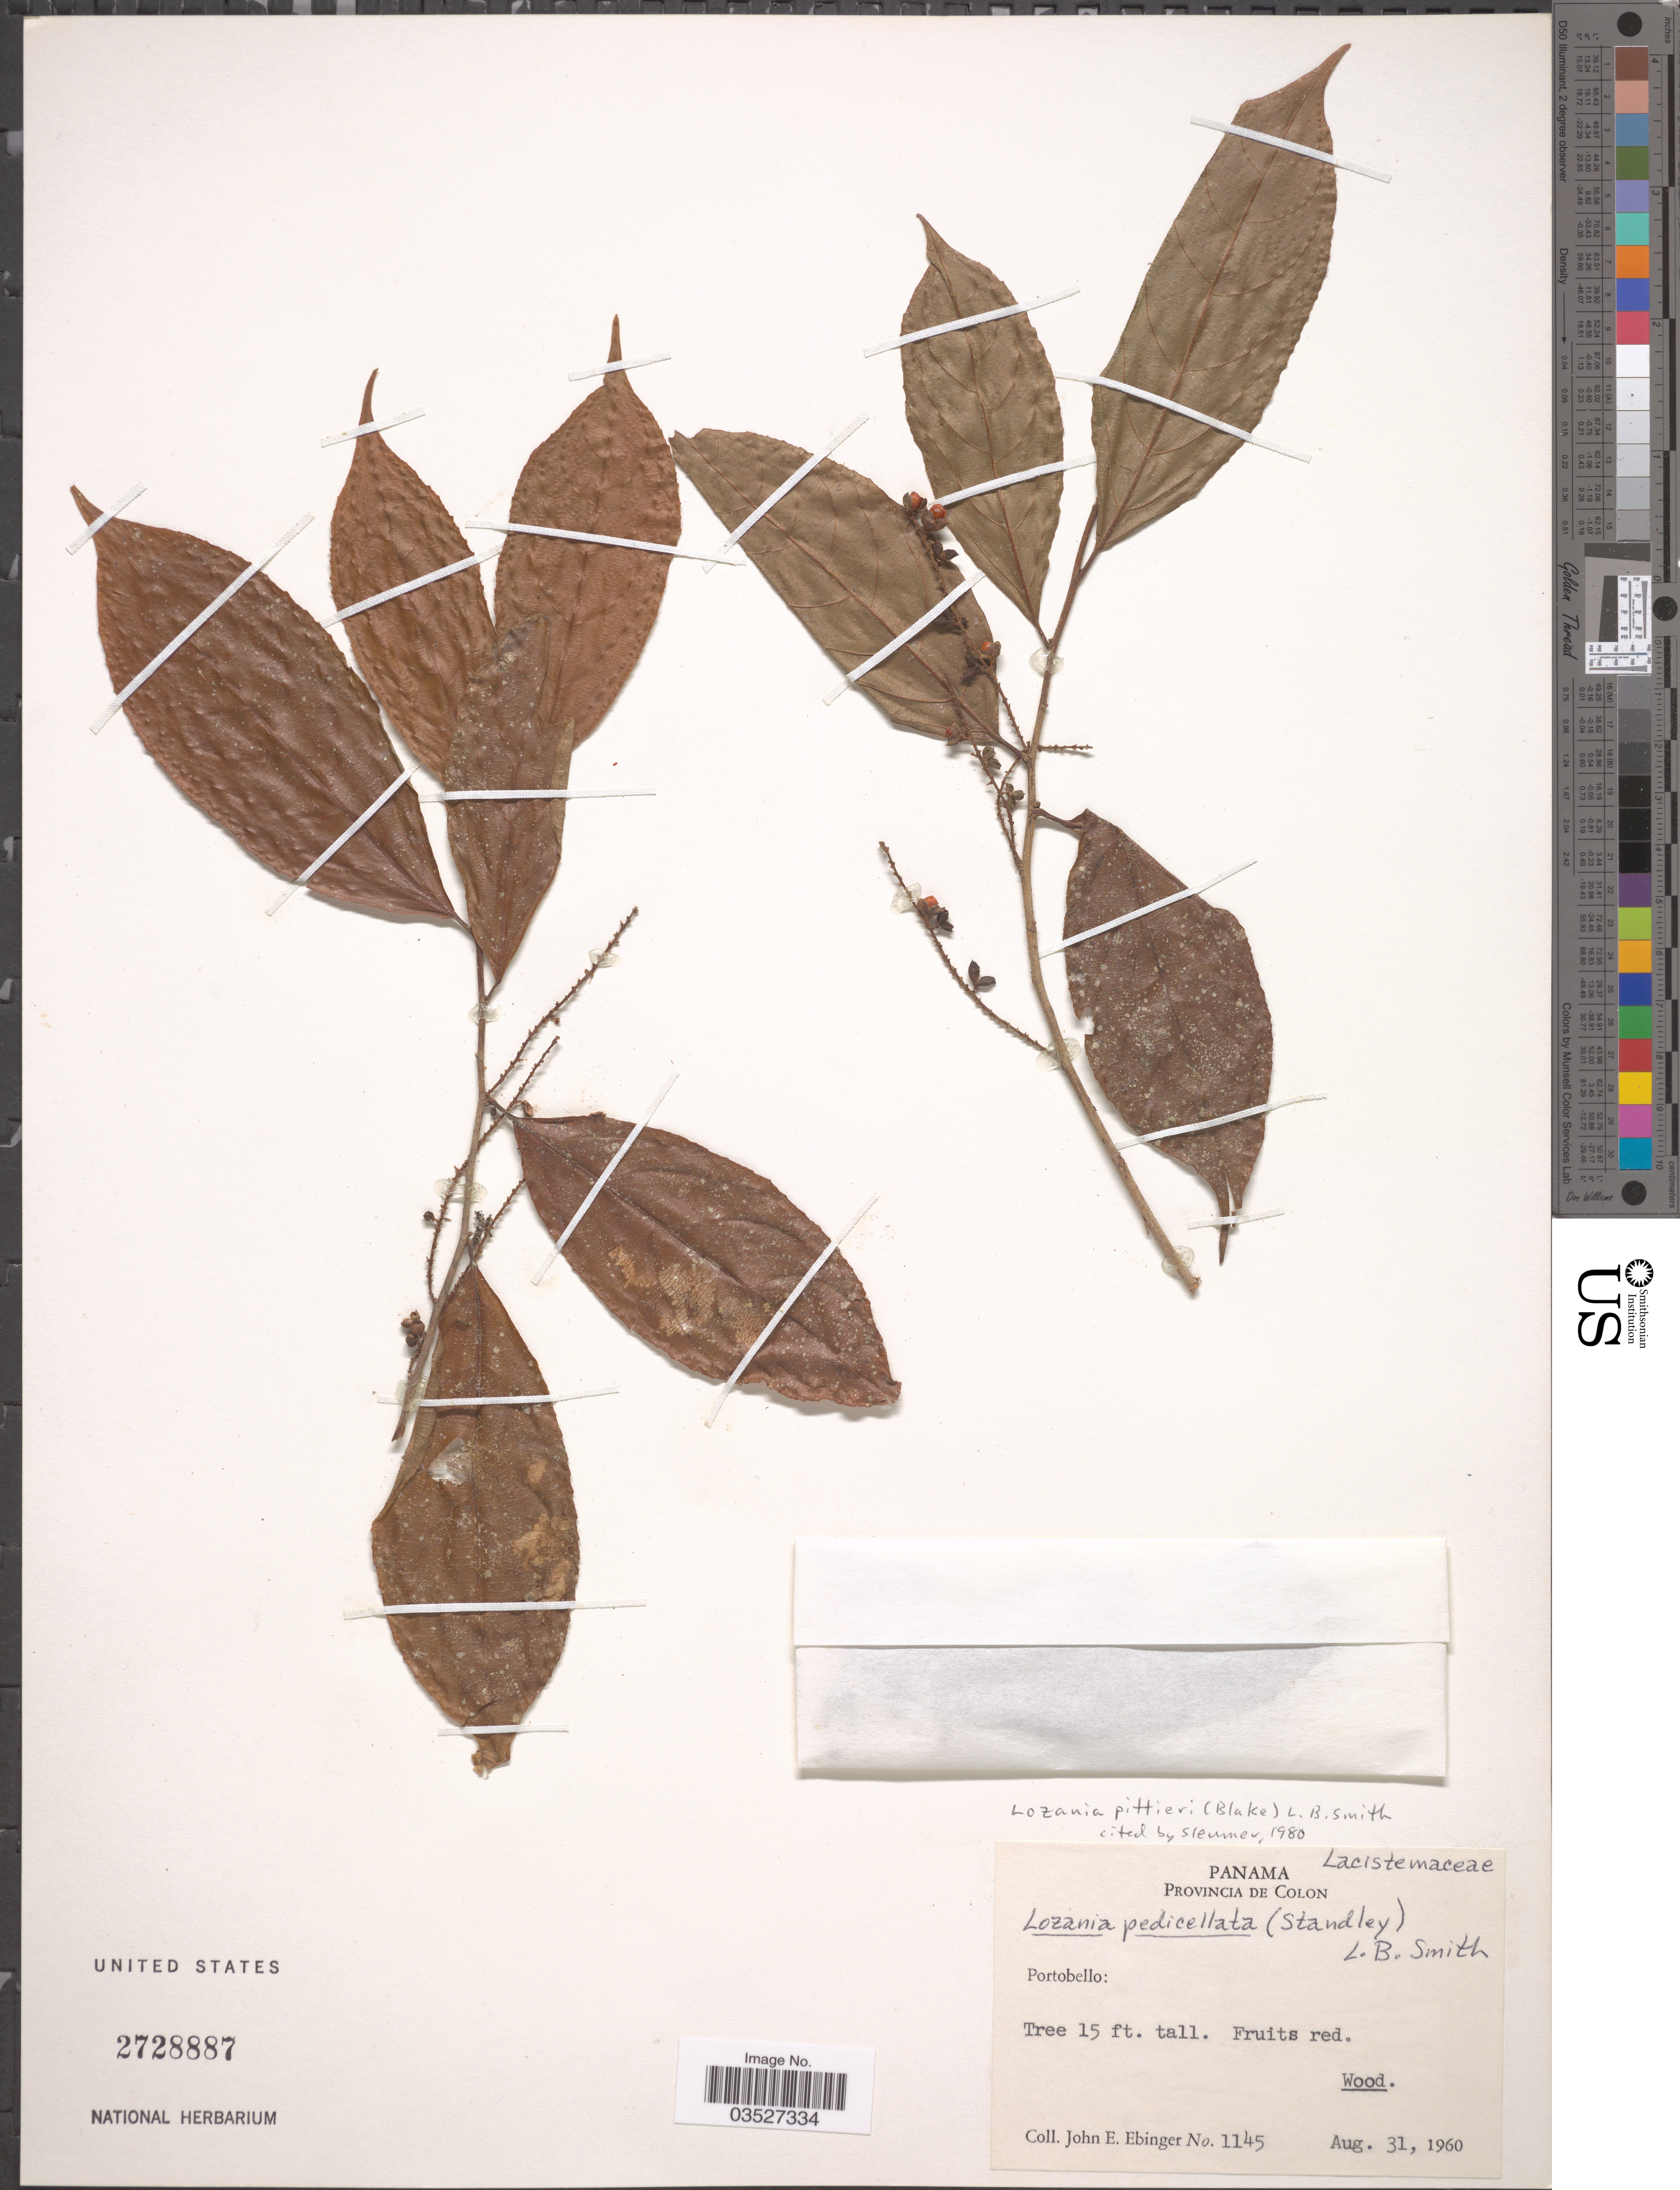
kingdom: Plantae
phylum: Tracheophyta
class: Magnoliopsida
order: Malpighiales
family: Lacistemataceae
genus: Lozania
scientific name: Lozania pittieri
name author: (Blake) L.B. Sm.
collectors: J. Ebinger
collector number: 1145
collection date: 1960-08-31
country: Panama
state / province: Colón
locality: Portobello.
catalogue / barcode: US 2728887